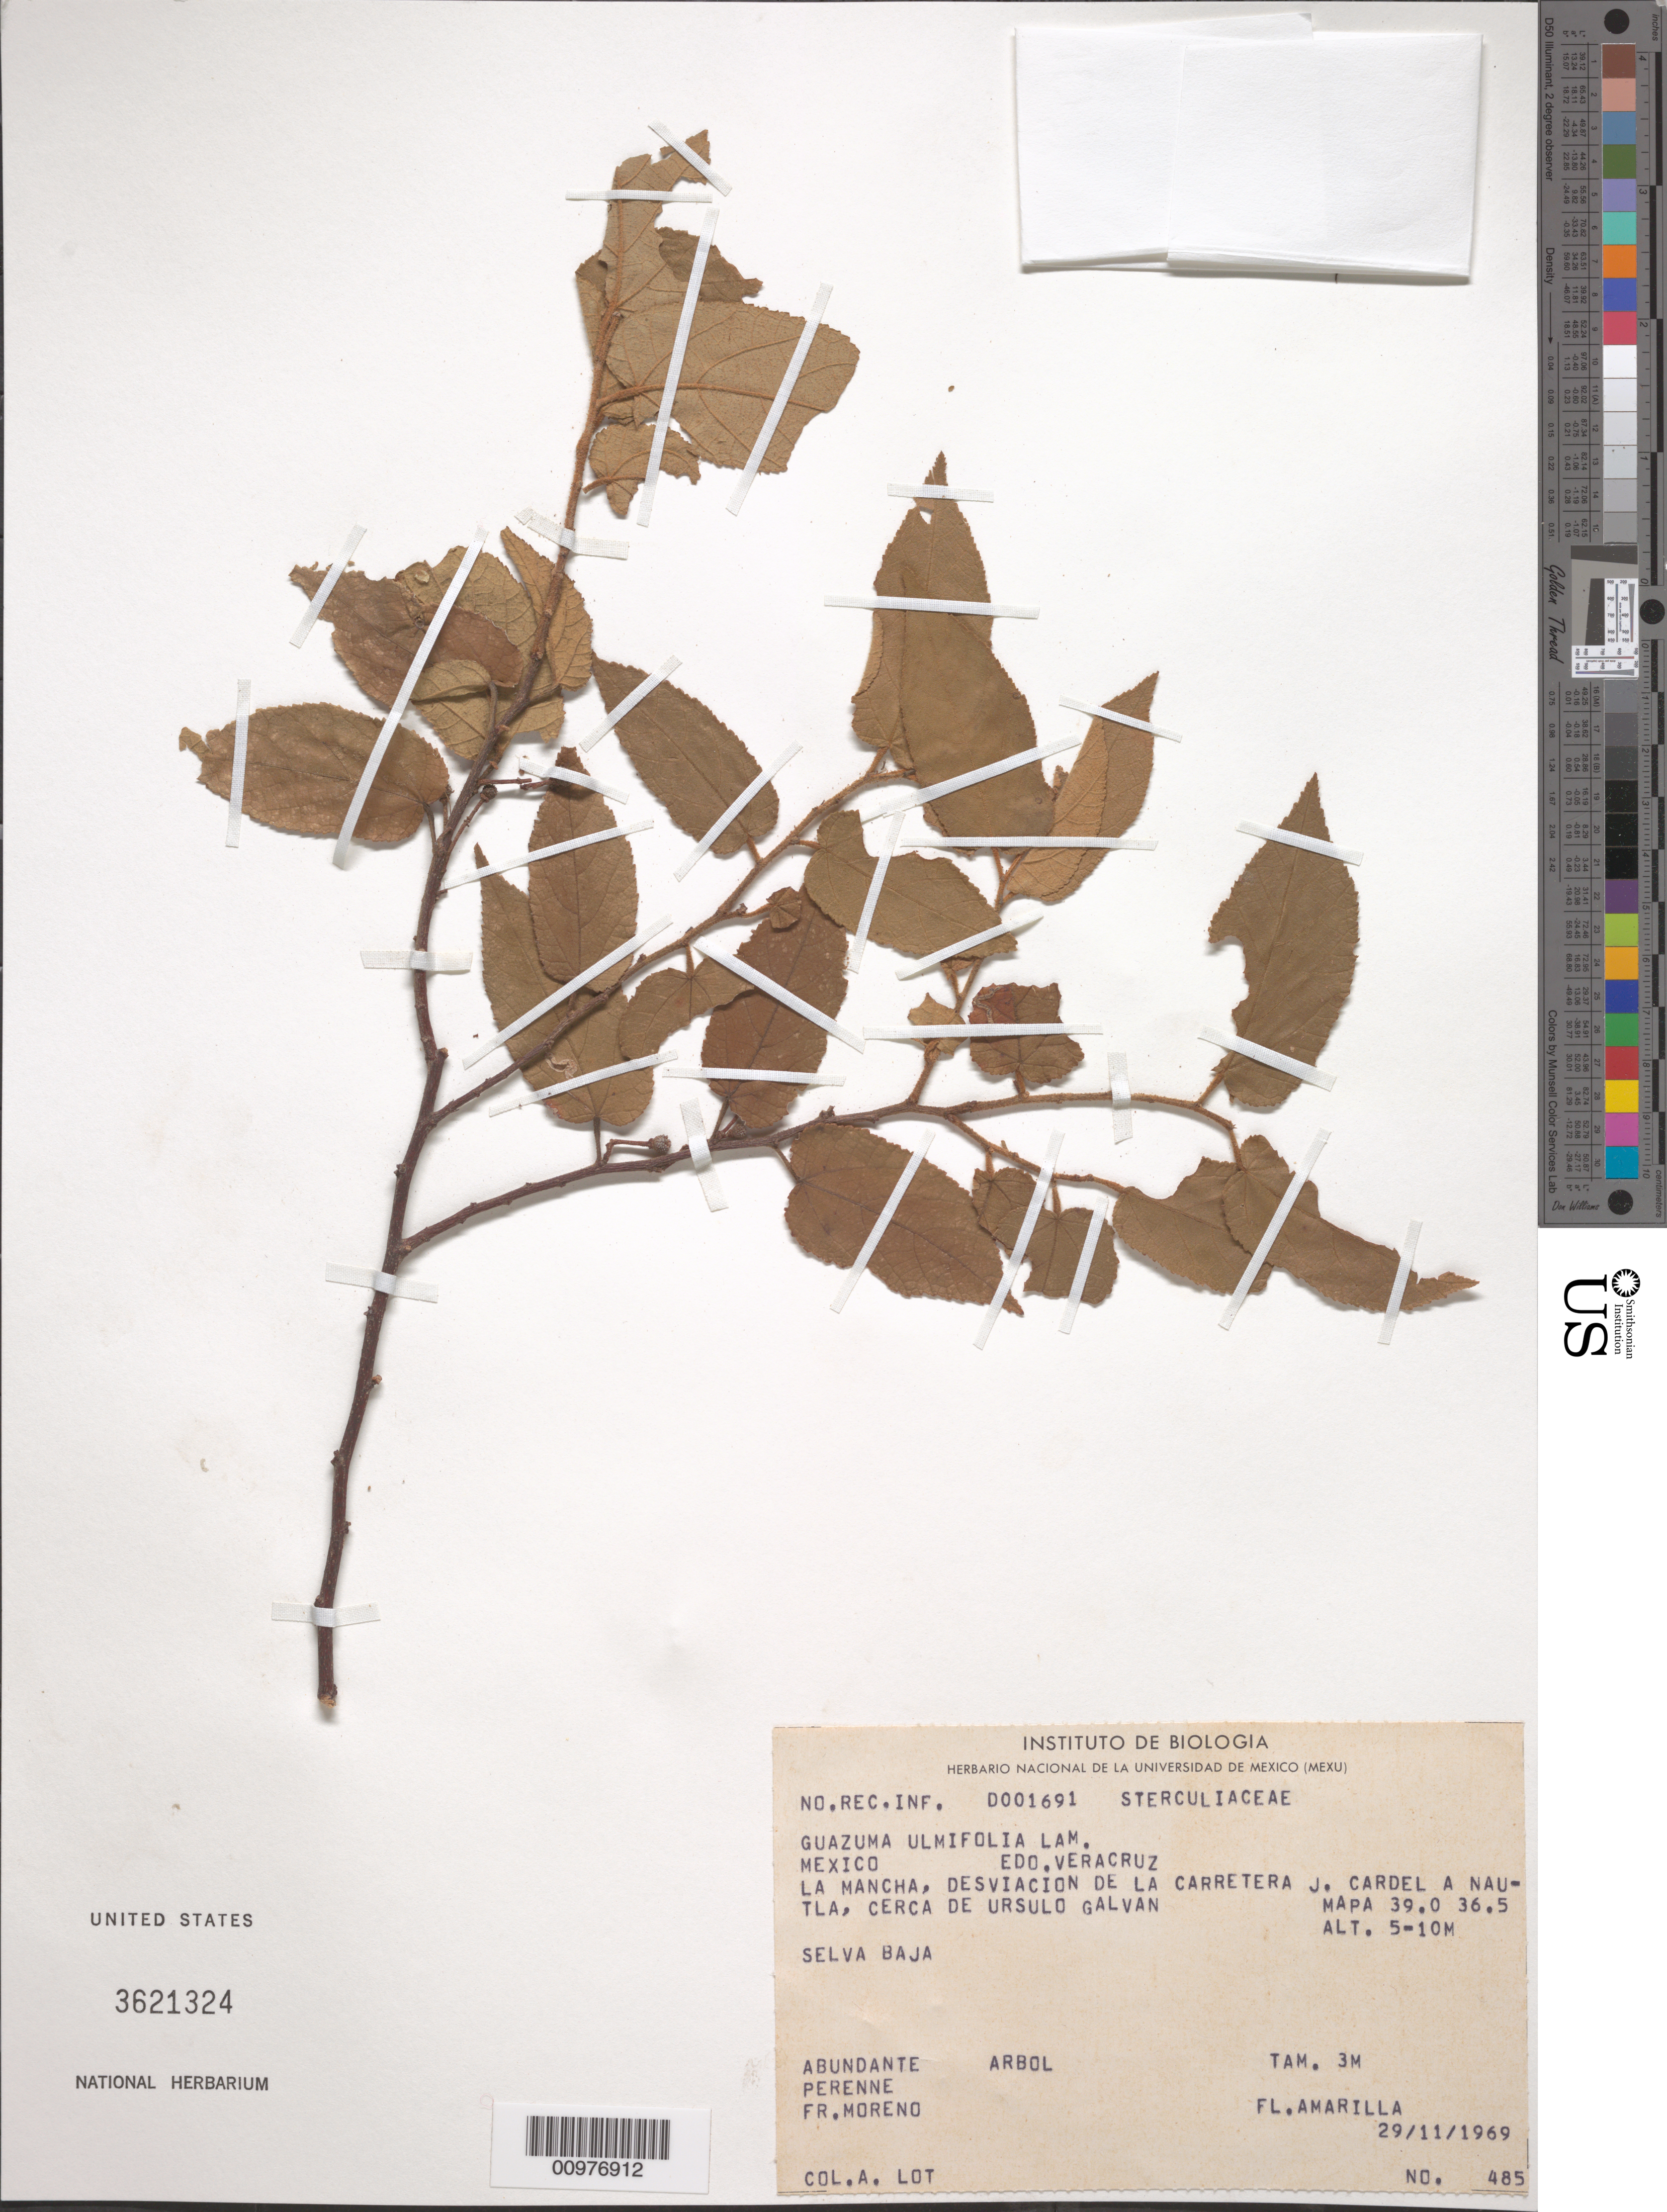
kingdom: Plantae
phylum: Tracheophyta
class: Magnoliopsida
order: Malvales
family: Malvaceae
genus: Guazuma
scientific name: Guazuma ulmifolia var. ulmifolia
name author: Lam.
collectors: A. Lot Helgueras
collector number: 485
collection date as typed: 29/11/1969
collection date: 1969-11-29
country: Mexico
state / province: Veracruz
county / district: Nautla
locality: La Mancha, Desviacion de la Carretera J. Cardel a Nautla, cerca de Ursulo Galvan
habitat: selva baja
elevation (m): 5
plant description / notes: abundant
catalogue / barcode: US 3621324